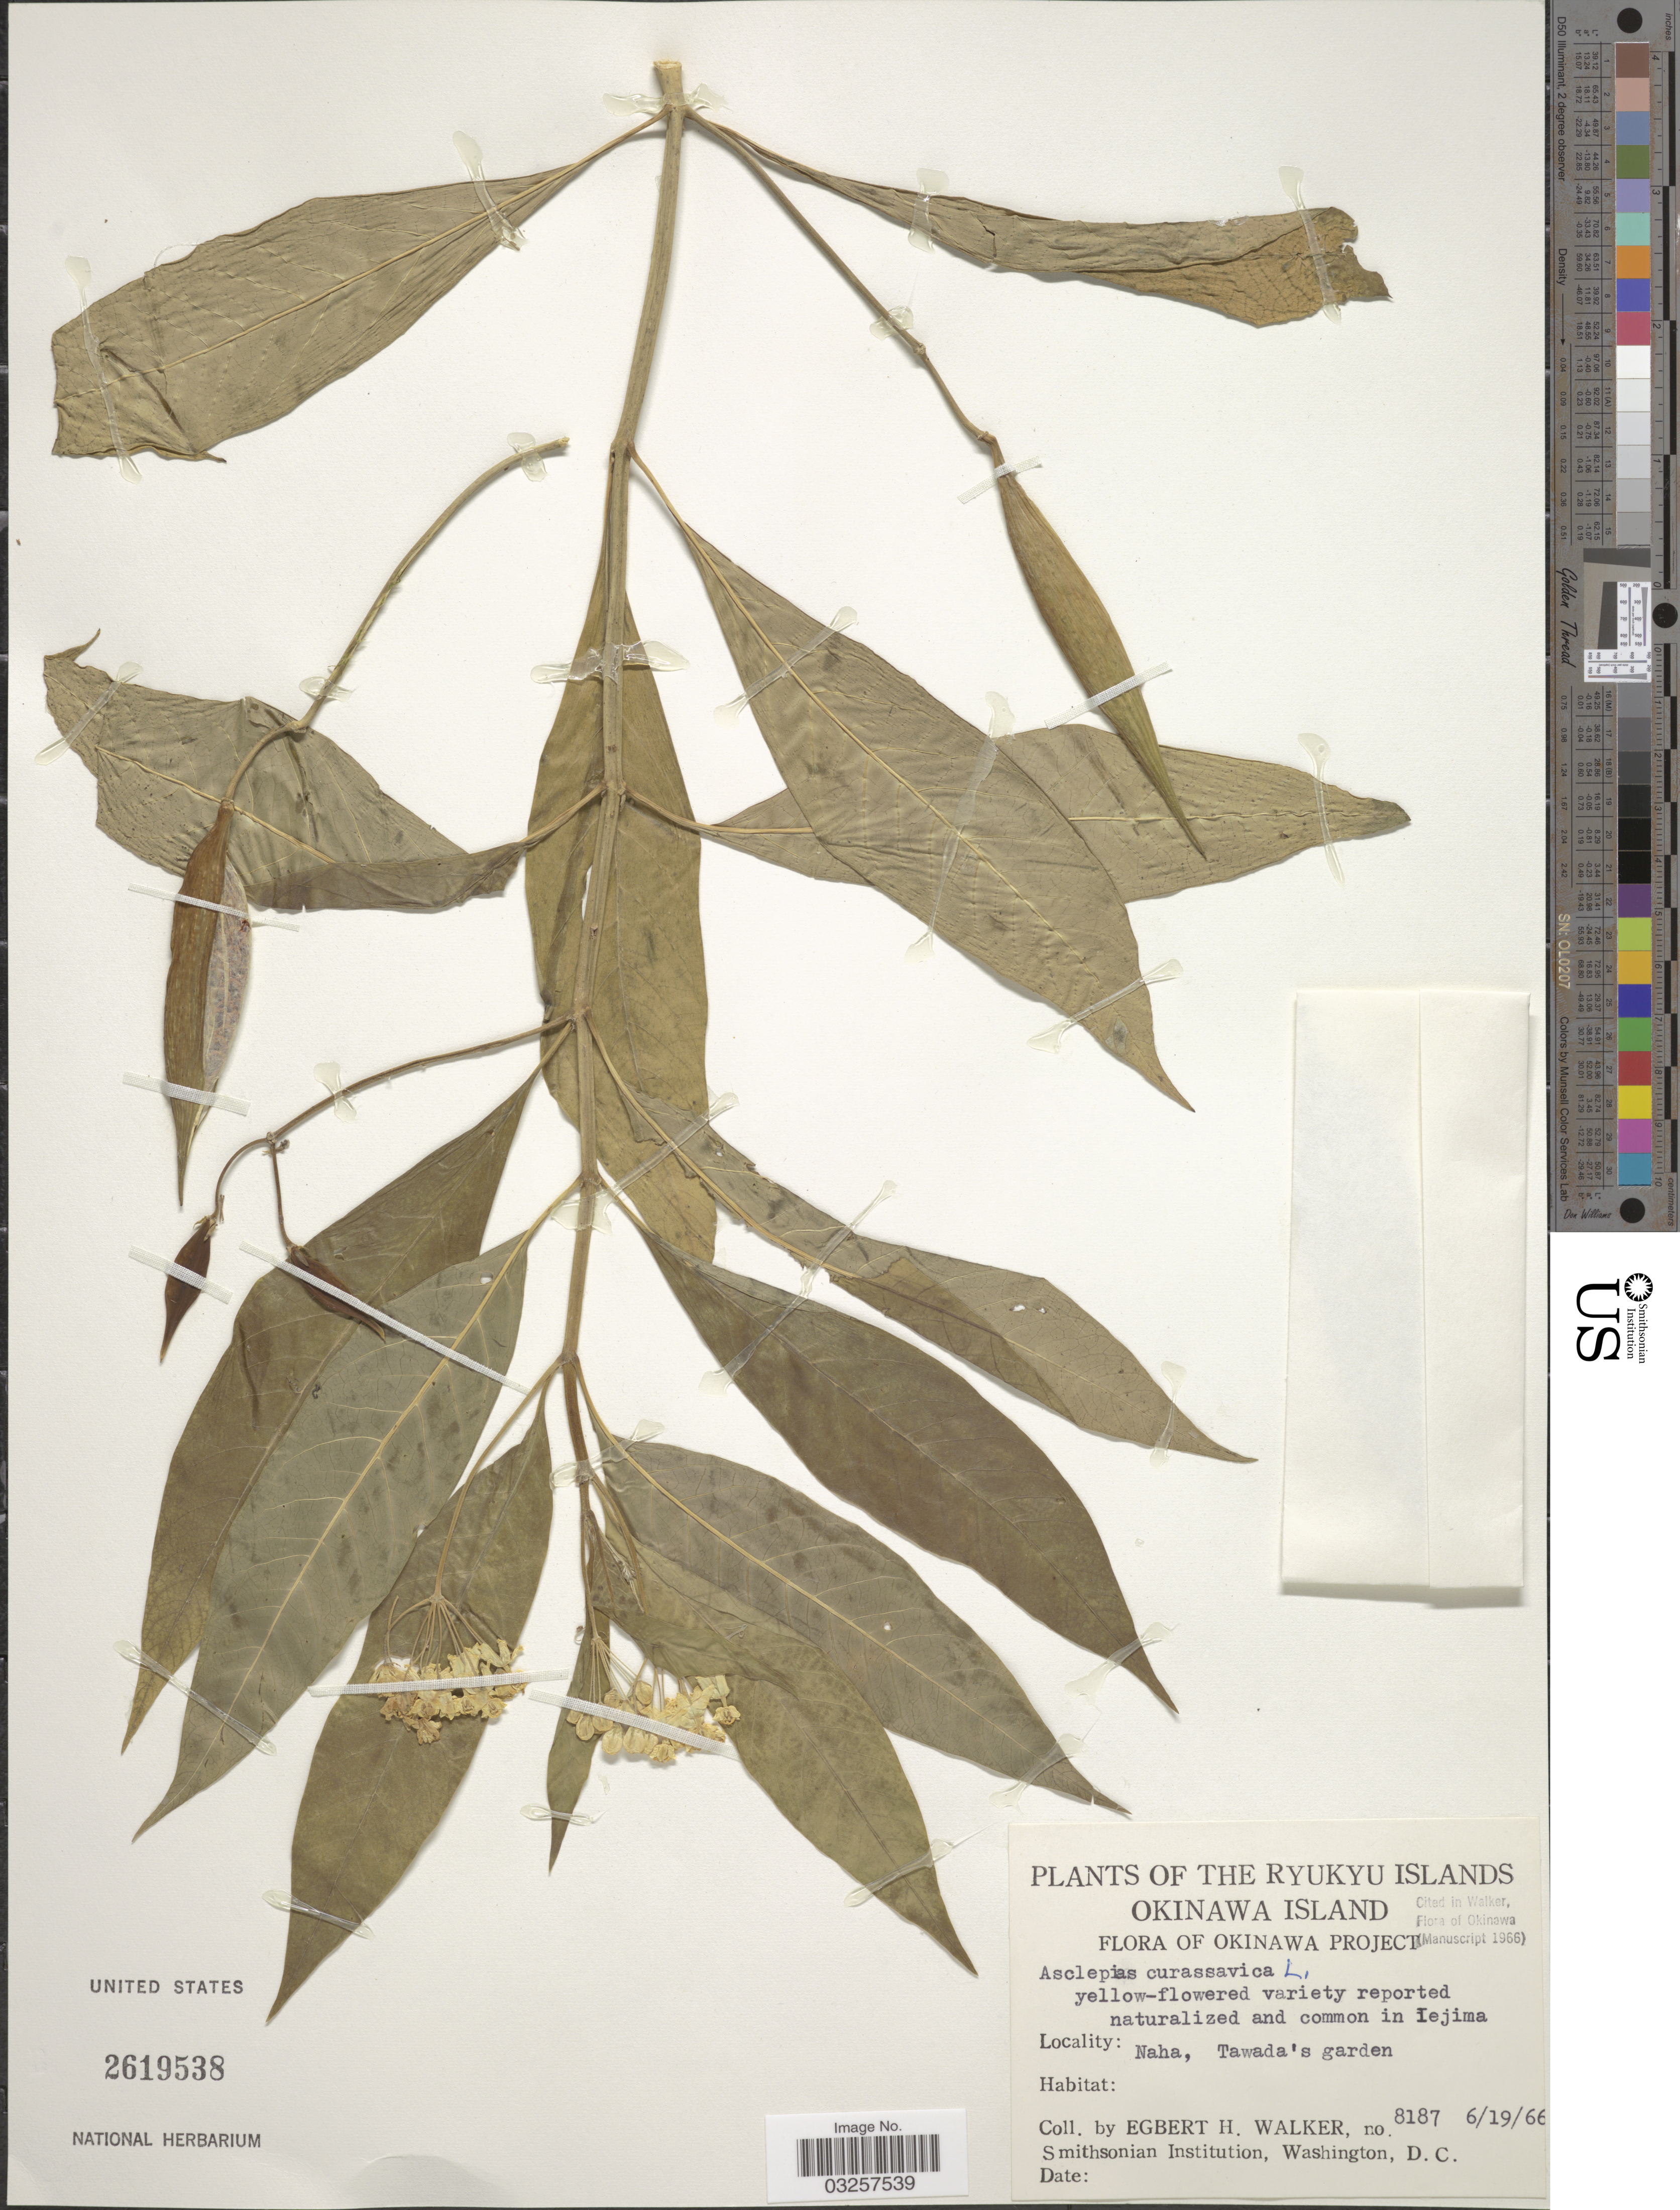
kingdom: Plantae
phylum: Tracheophyta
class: Magnoliopsida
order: Gentianales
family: Apocynaceae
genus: Asclepias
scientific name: Asclepias curassavica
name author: L.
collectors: E. H. Walker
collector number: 8187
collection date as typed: Transcribed d/m/y: 19/6/66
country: Japan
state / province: Okinawa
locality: Ryukyu Islands. Okinawa Island. Okinawa Project. Naha, Tawada's garden.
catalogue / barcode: US 2619538